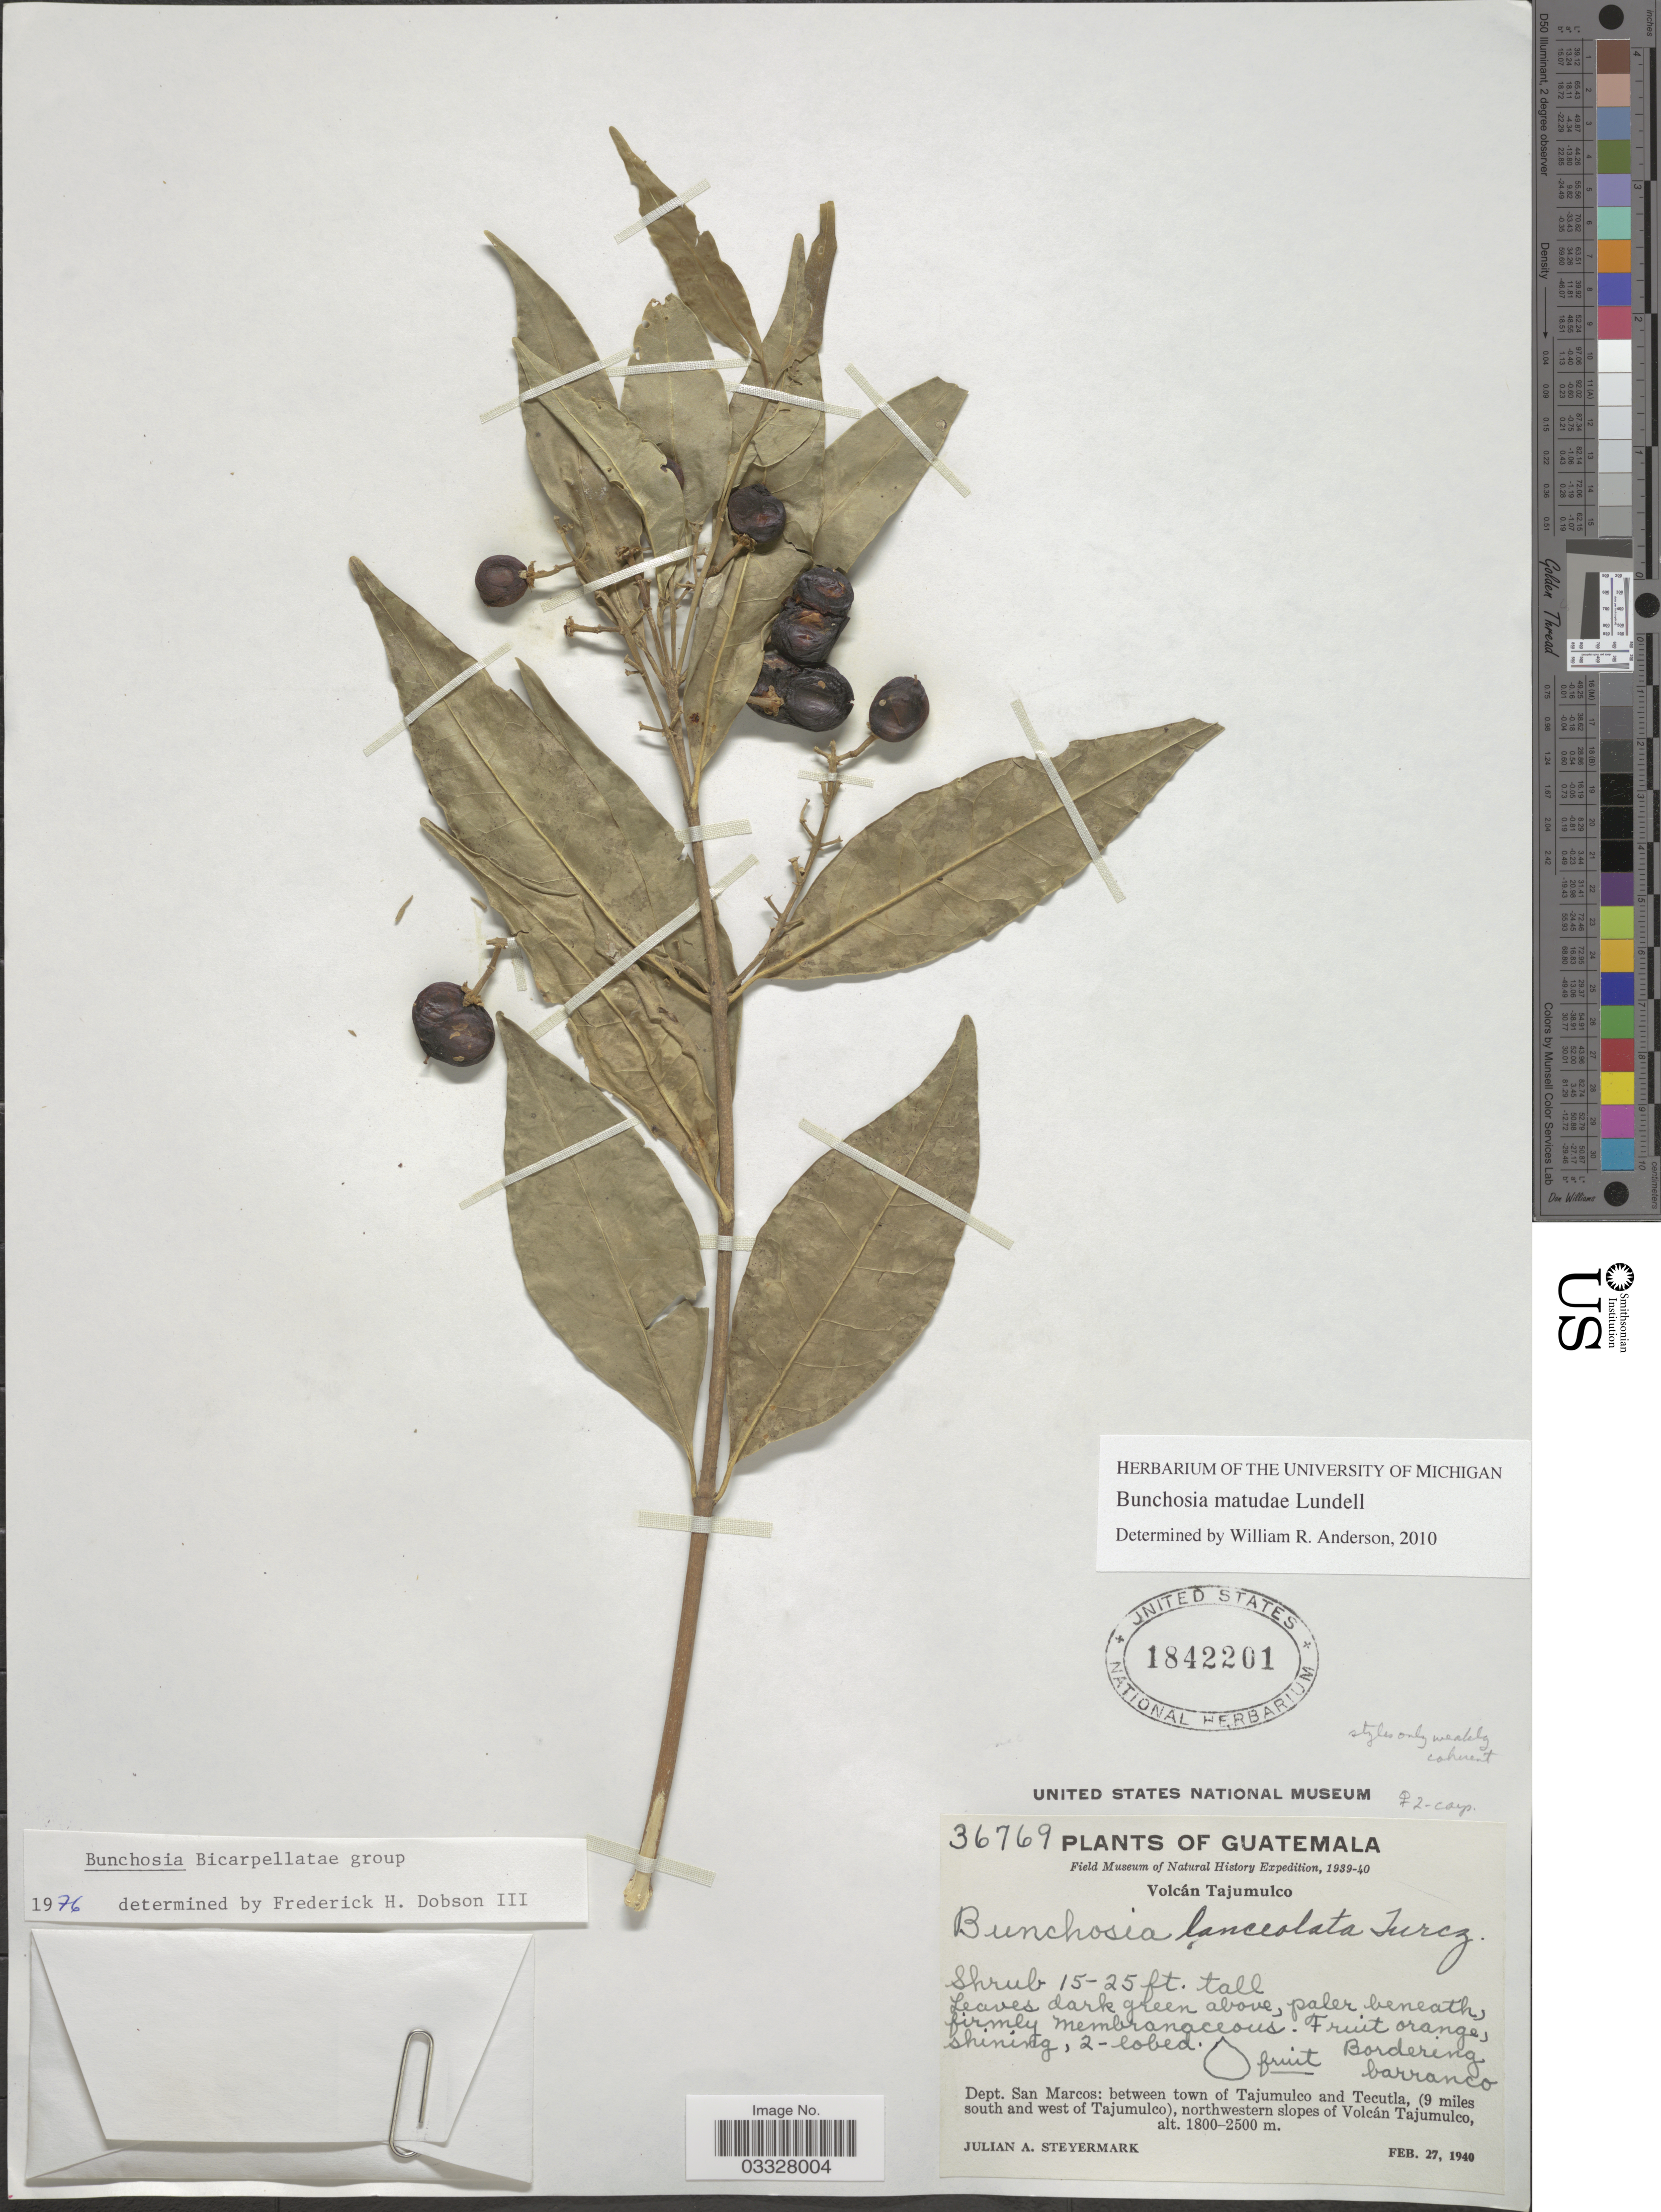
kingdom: Plantae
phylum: Tracheophyta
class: Magnoliopsida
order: Malpighiales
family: Malpighiaceae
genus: Bunchosia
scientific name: Bunchosia matudae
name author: Lundell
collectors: J. Steyermark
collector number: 36769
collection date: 1940-02-27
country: Guatemala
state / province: San Marcos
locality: Volcán Tajumulco. Dept. San Marcos: between town of Tajumulco and Tecutla, (9 miles south and west of Tajumulco), northwestern slopes of Volcán Tajumulco.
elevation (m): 1800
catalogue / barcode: US 1842201